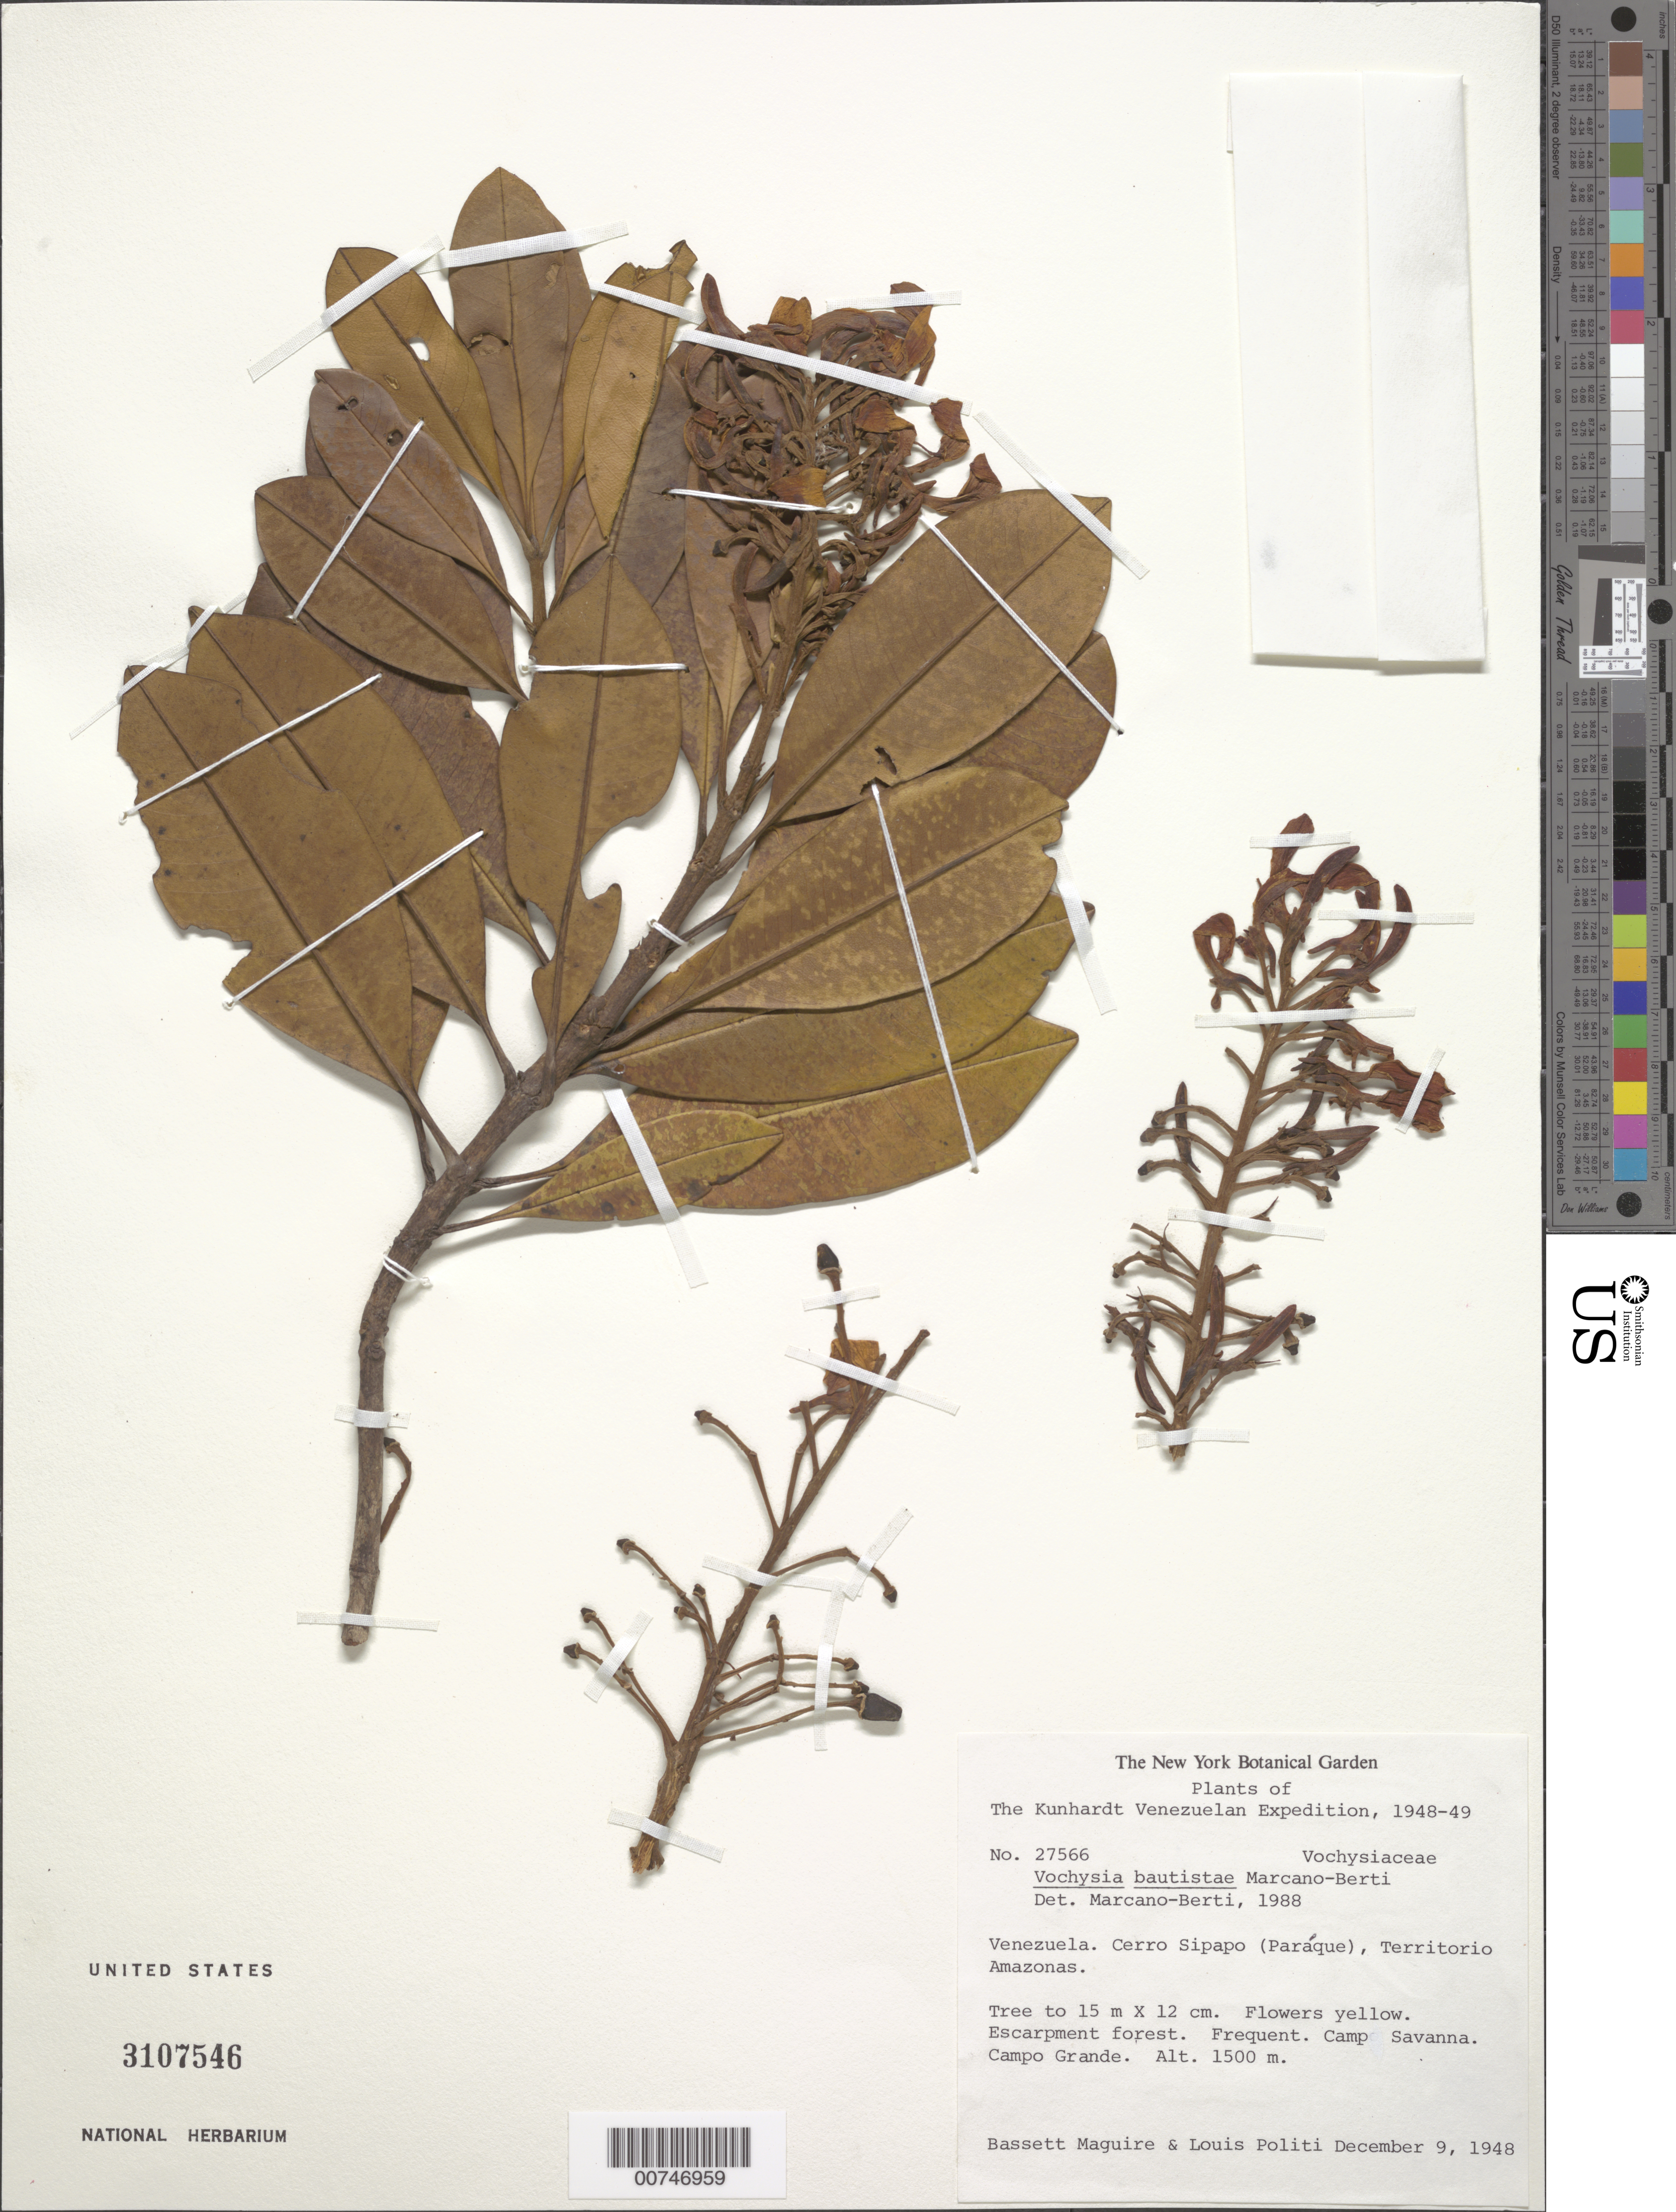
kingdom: Plantae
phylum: Tracheophyta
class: Magnoliopsida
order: Myrtales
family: Vochysiaceae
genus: Vochysia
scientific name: Vochysia bautistae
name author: Marc.-Berti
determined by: Marcano-Berti, L.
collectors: B. Maguire & L. Politi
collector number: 27566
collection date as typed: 9-Dec-48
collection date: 1948-12-09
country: Venezuela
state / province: Amazonas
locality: Cerro Sipapo (Paráque), Campo Grande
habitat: Escarpment forest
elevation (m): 1500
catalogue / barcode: US 3107546